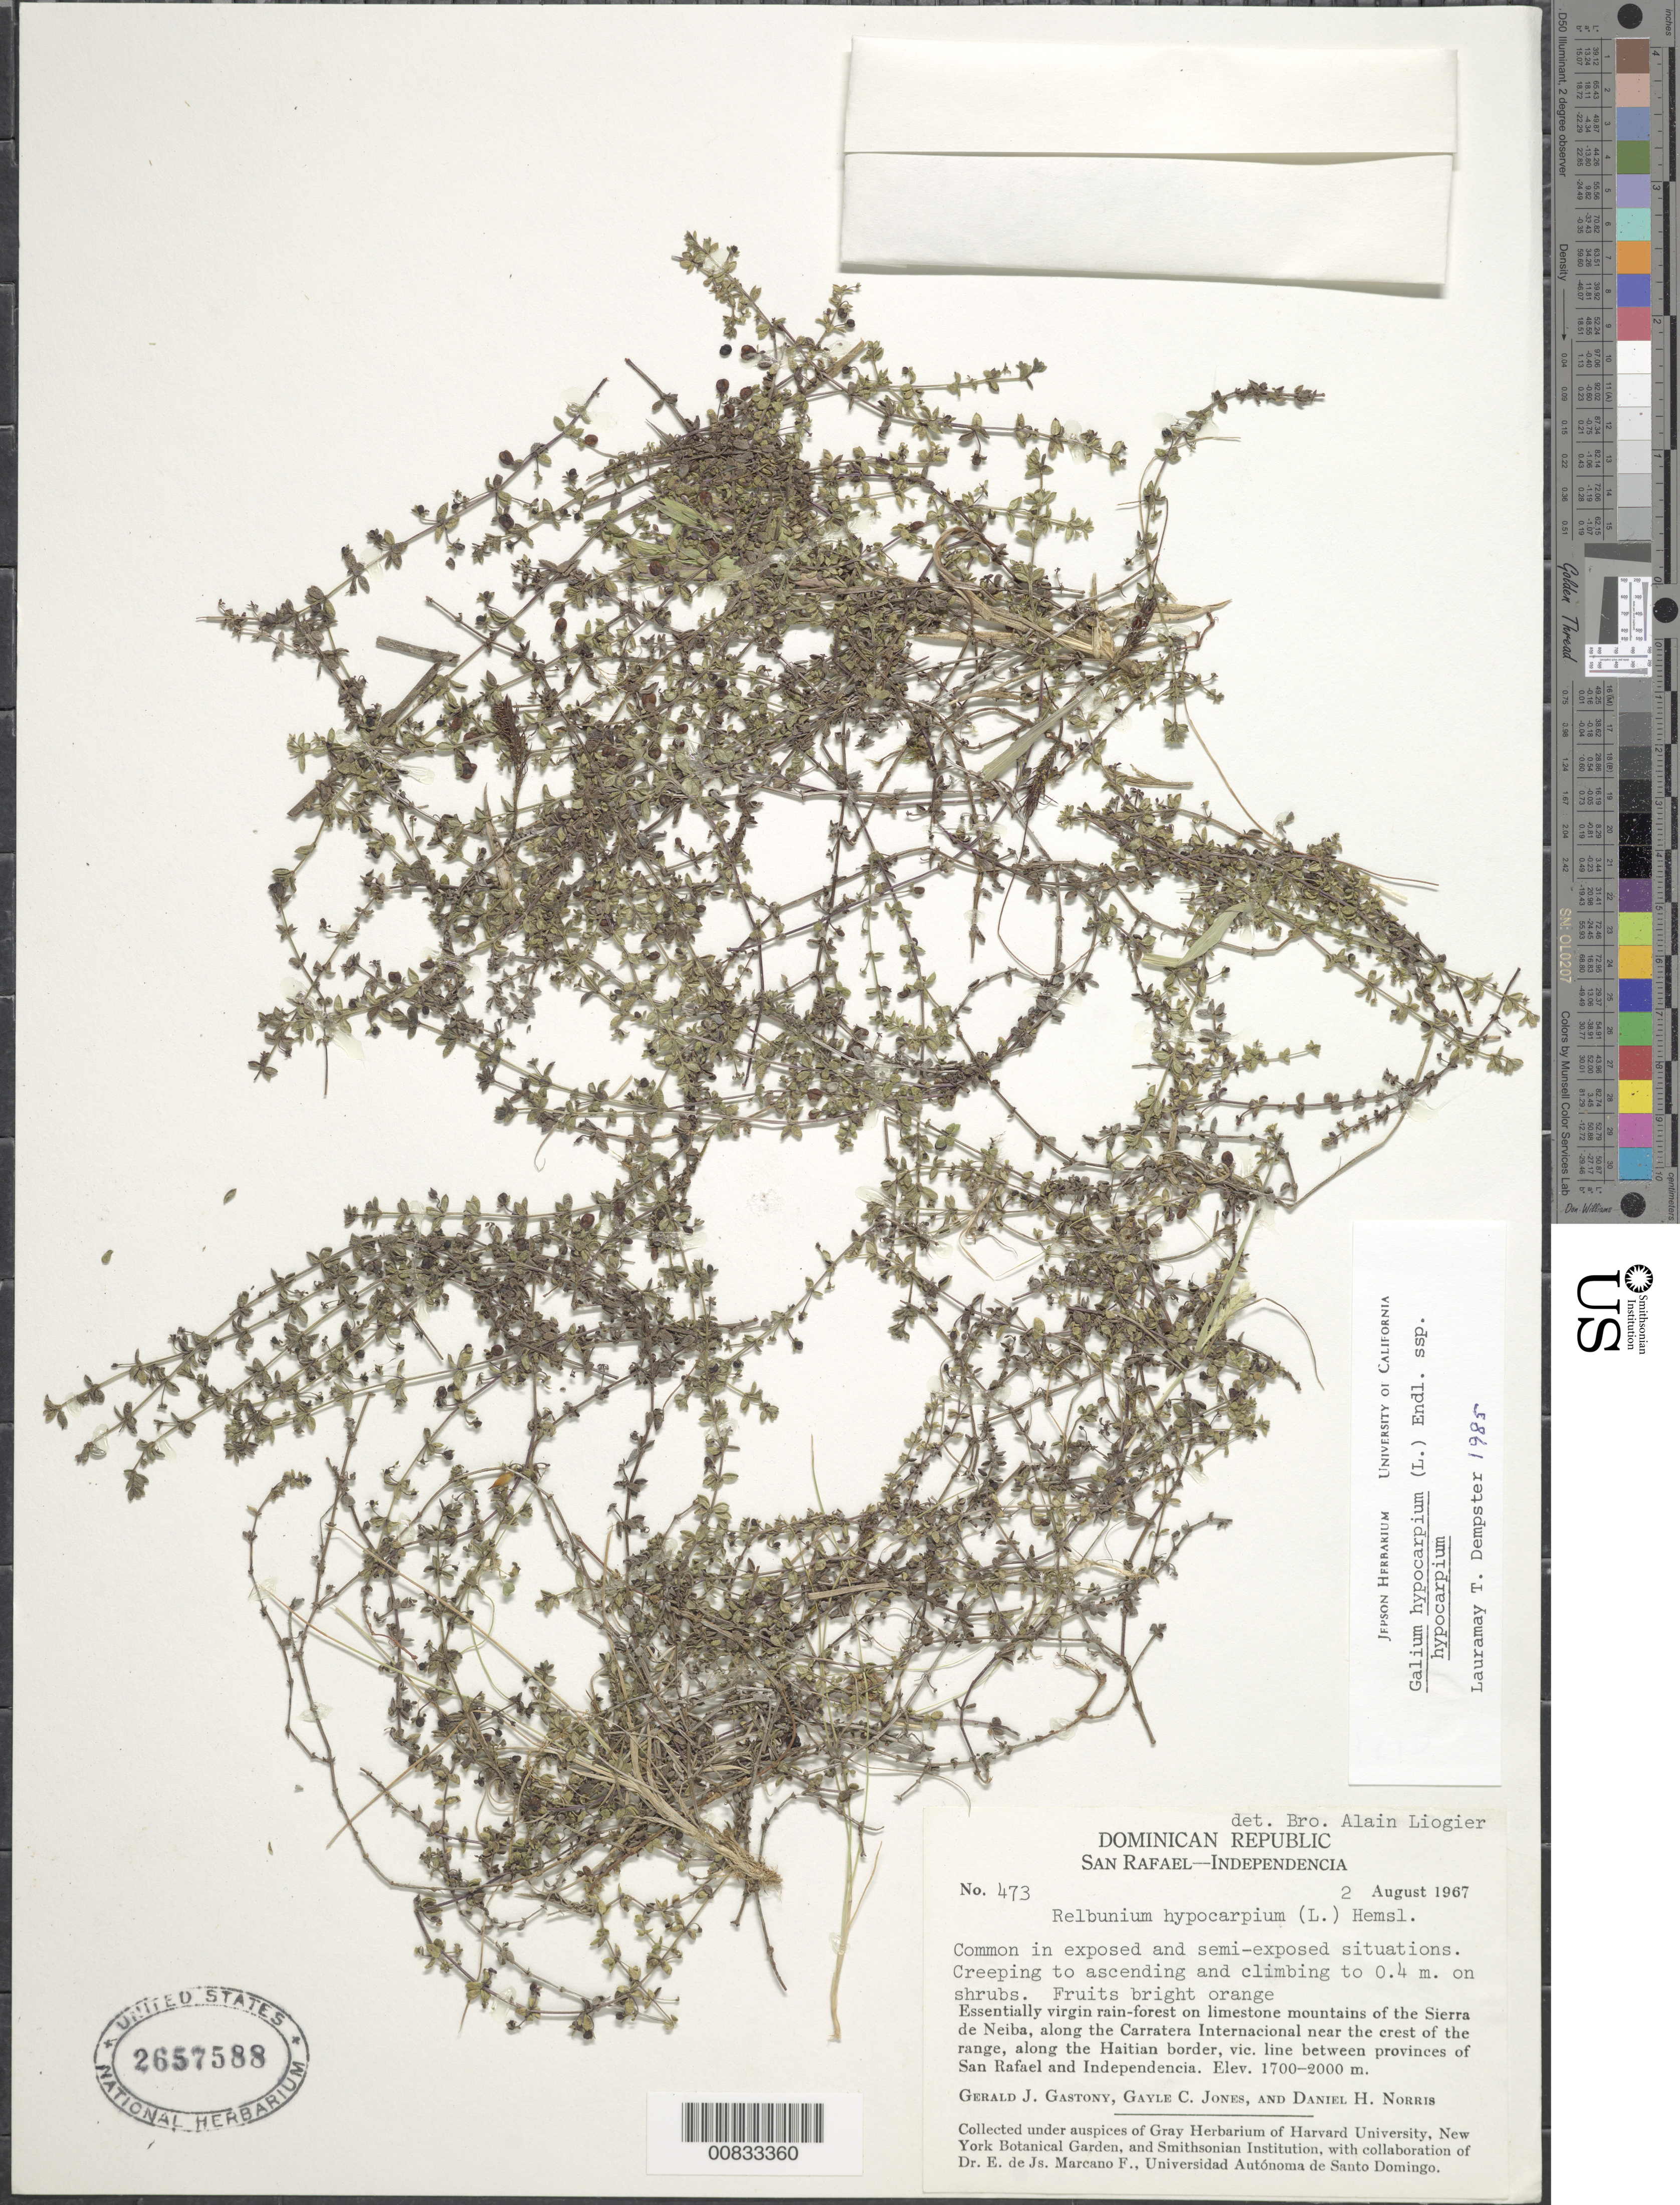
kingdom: Plantae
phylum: Tracheophyta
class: Magnoliopsida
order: Gentianales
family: Rubiaceae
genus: Galium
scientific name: Galium hypocarpium subsp. hypocarpium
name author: (L.) Endl. ex Griseb.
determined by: Dempster, L. T.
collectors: G. Gastony, G. C. Jones & D. H. Norris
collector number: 473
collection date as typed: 02 Aug 1967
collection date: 1967-08-02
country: Dominican Republic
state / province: Elias Piña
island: Hispaniola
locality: Sierra de Neiba, along the Carratera Internacional near the crest of the range, along the Haitian border, vic. line between provinces of San Rafael and Independencia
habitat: In exposed and semi-exposed situations, on shrubs in essentially virgin rain-forest on limestone mountains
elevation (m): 1700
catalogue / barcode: US 2657588